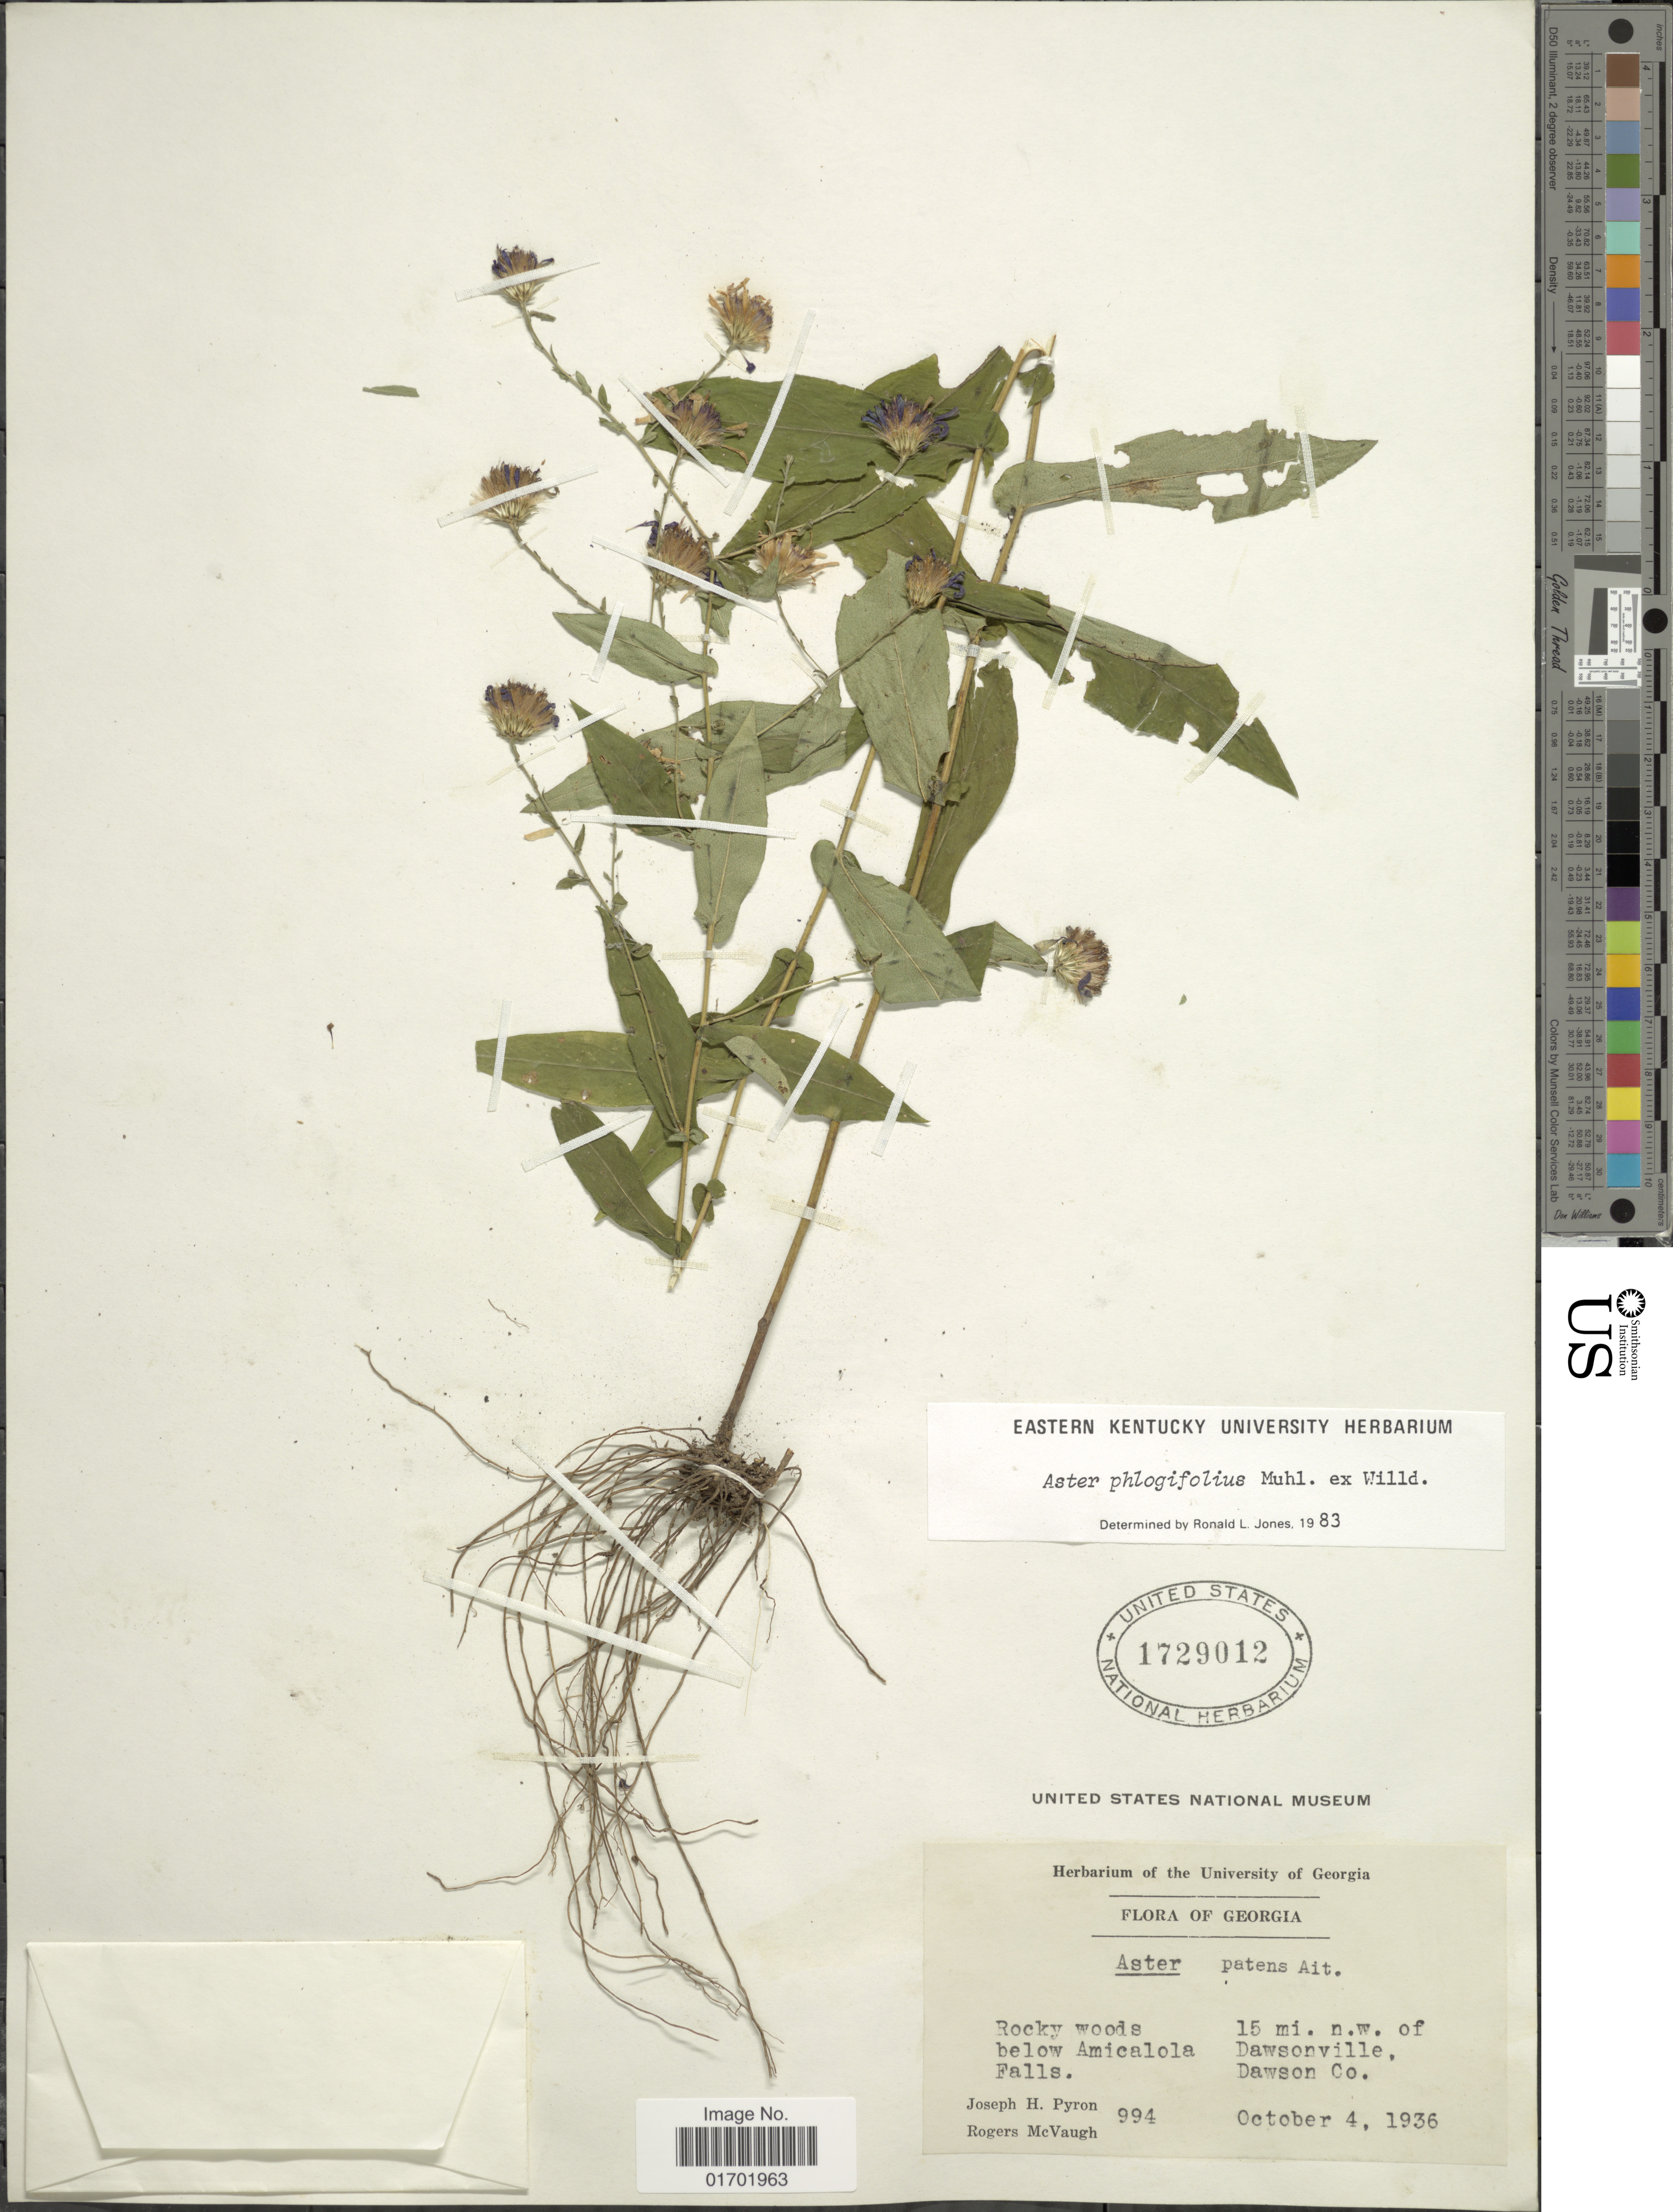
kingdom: Plantae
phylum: Tracheophyta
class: Magnoliopsida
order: Asterales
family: Asteraceae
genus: Symphyotrichum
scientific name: Symphyotrichum phlogifolium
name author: (Muhl. ex Willd.) G.L. Nesom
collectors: J. H. Pyron & R. McVaugh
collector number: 994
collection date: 1936-10-04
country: United States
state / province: Georgia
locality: Below Amicalola Falls, 15 mi. n.w. of Dawsonville, Dawson Co.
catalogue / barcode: US 1729012